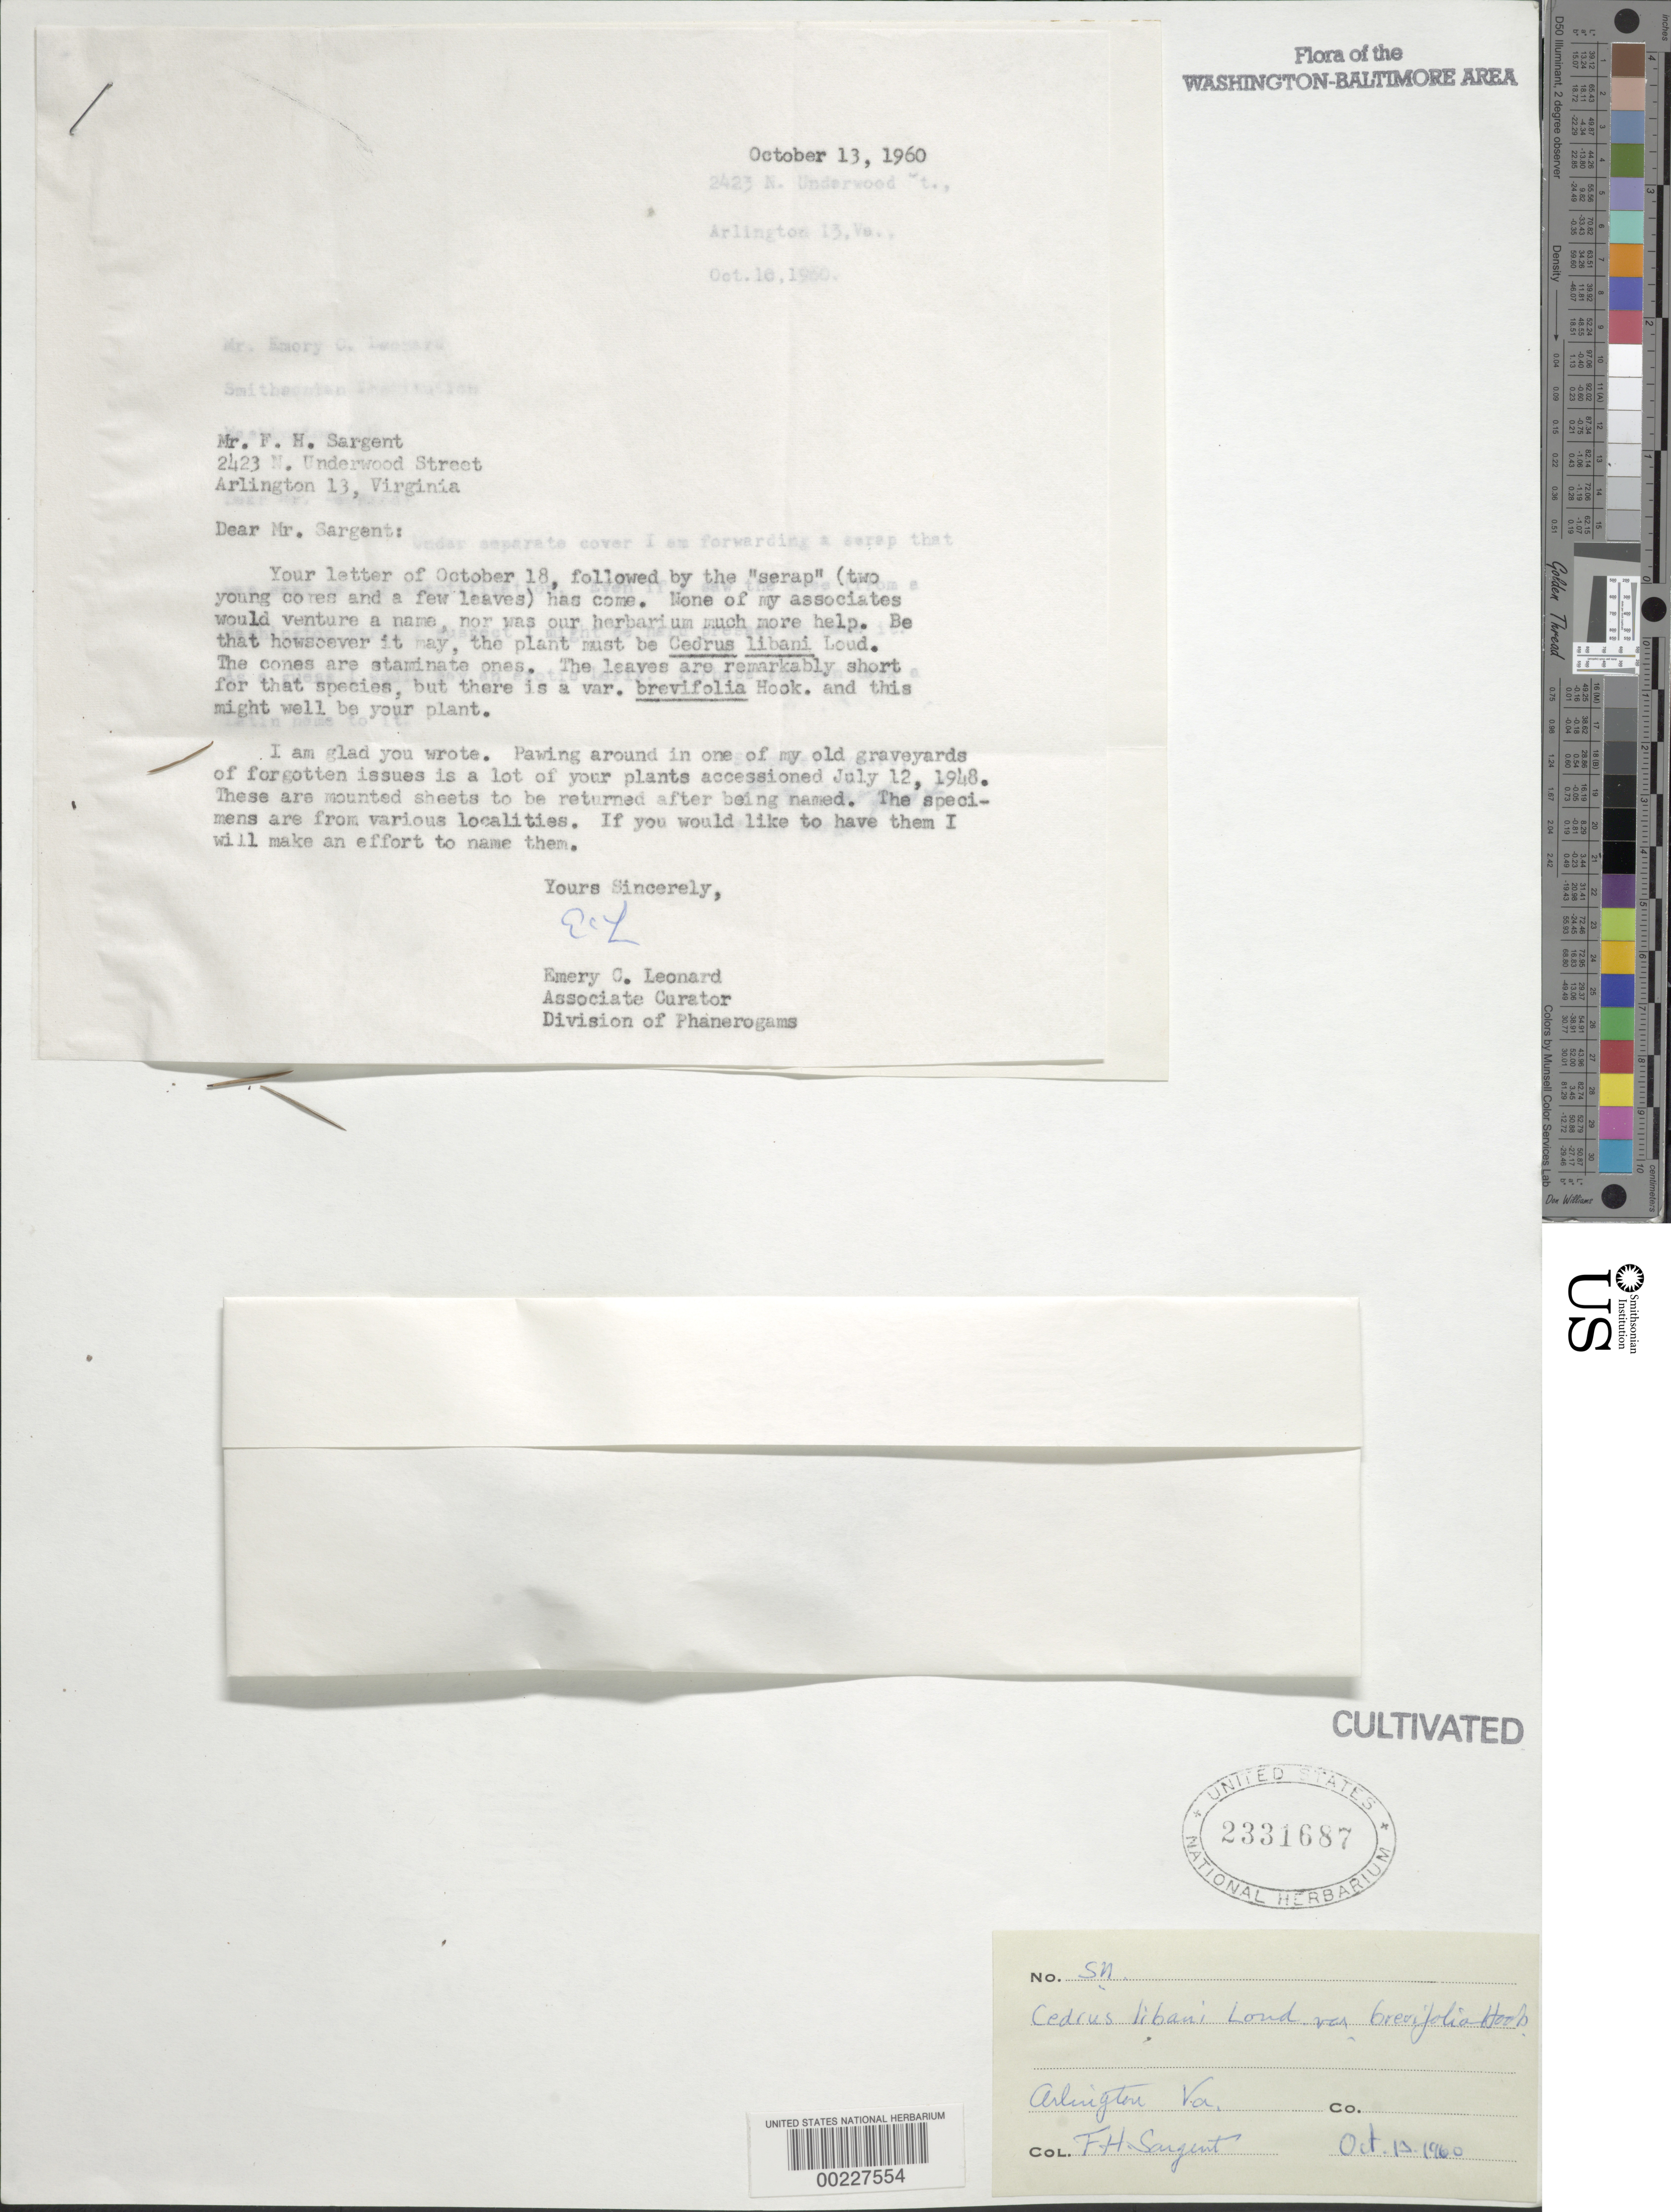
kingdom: Plantae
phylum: Tracheophyta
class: Pinopsida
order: Pinales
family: Pinaceae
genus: Cedrus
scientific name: Cedrus libani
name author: A. Rich.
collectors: F. H. Sargent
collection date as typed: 13 Oct 1960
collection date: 1960-10-13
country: United States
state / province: Virginia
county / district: Arlington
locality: Arlington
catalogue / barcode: US 2331687